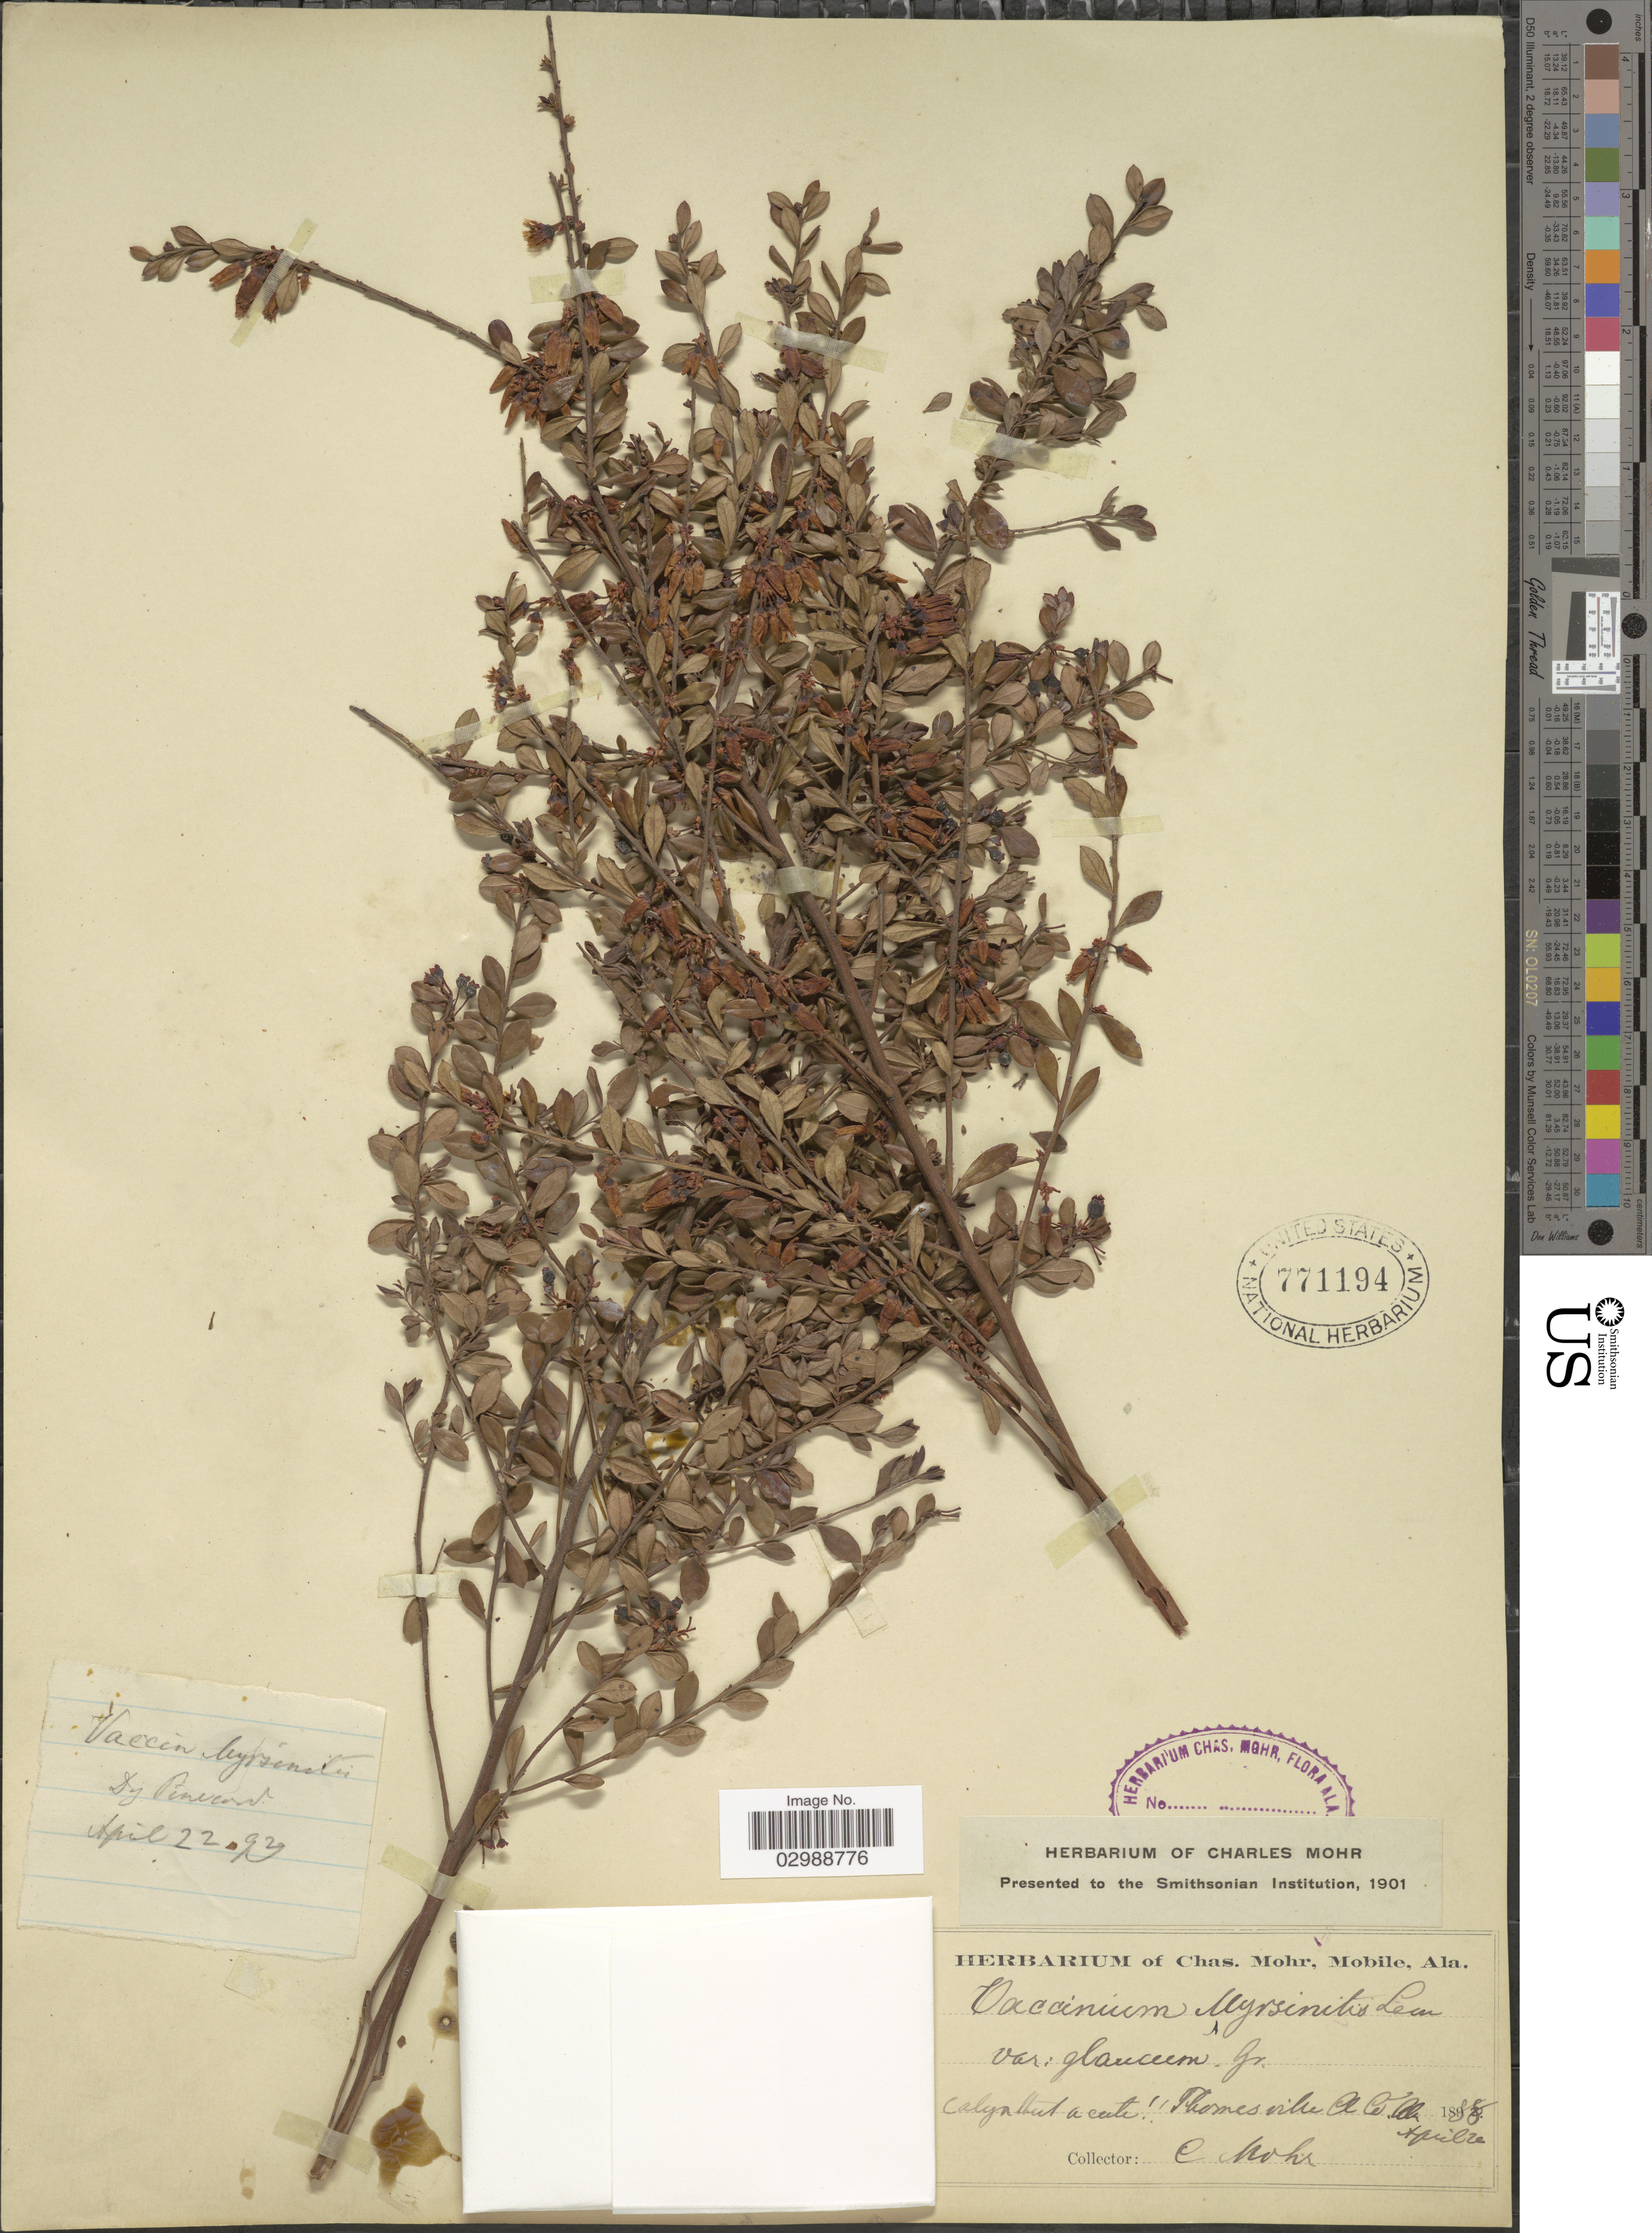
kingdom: Plantae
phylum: Tracheophyta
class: Magnoliopsida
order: Ericales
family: Ericaceae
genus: Vaccinium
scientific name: Vaccinium myrsinites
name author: Lam.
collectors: Mohr, C. T. (herbarium)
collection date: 1888-04-22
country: United States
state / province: Alabama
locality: Thomasville Cl. Co. Ala.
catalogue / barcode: US 771194